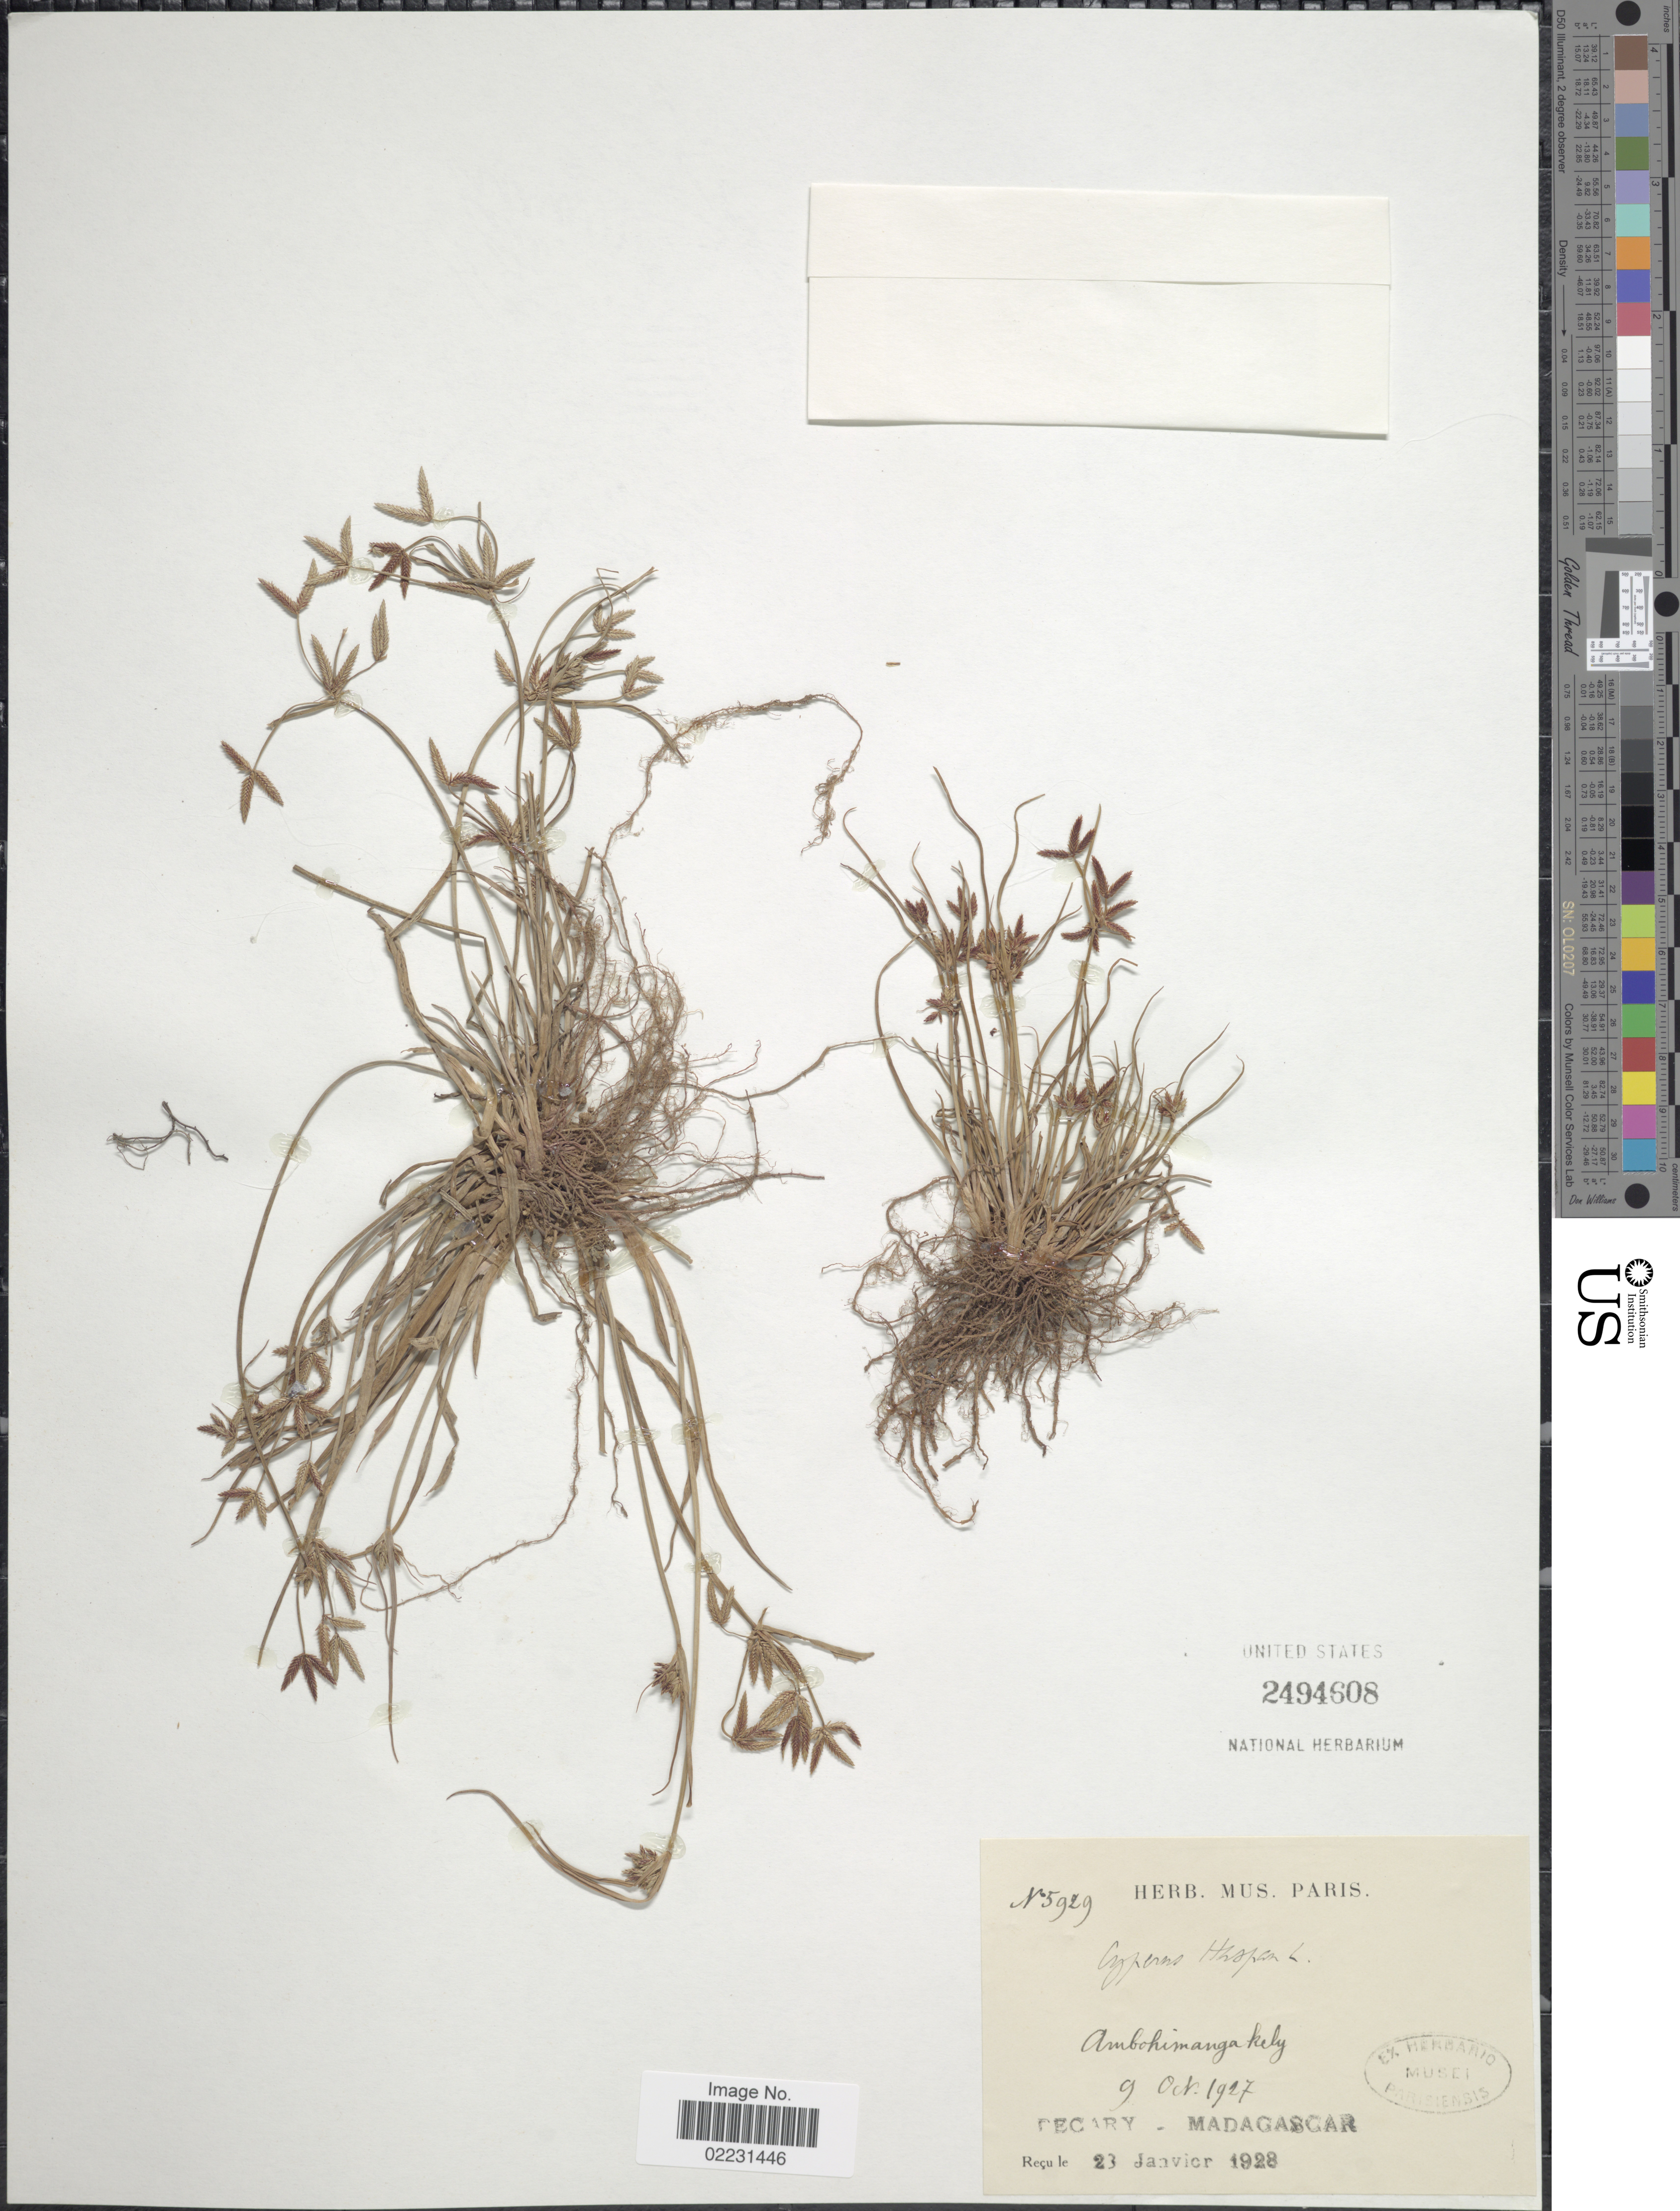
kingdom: Plantae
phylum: Tracheophyta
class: Liliopsida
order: Poales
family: Cyperaceae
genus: Cyperus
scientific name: Cyperus sp.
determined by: Strong, Mark T., (BOT), Smithsonian Institution - National Museum of Natural History (UNITED STATES)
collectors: Decary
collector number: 5929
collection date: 1927-10-09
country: Madagascar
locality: Ambohimangakely.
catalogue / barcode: US 2494608